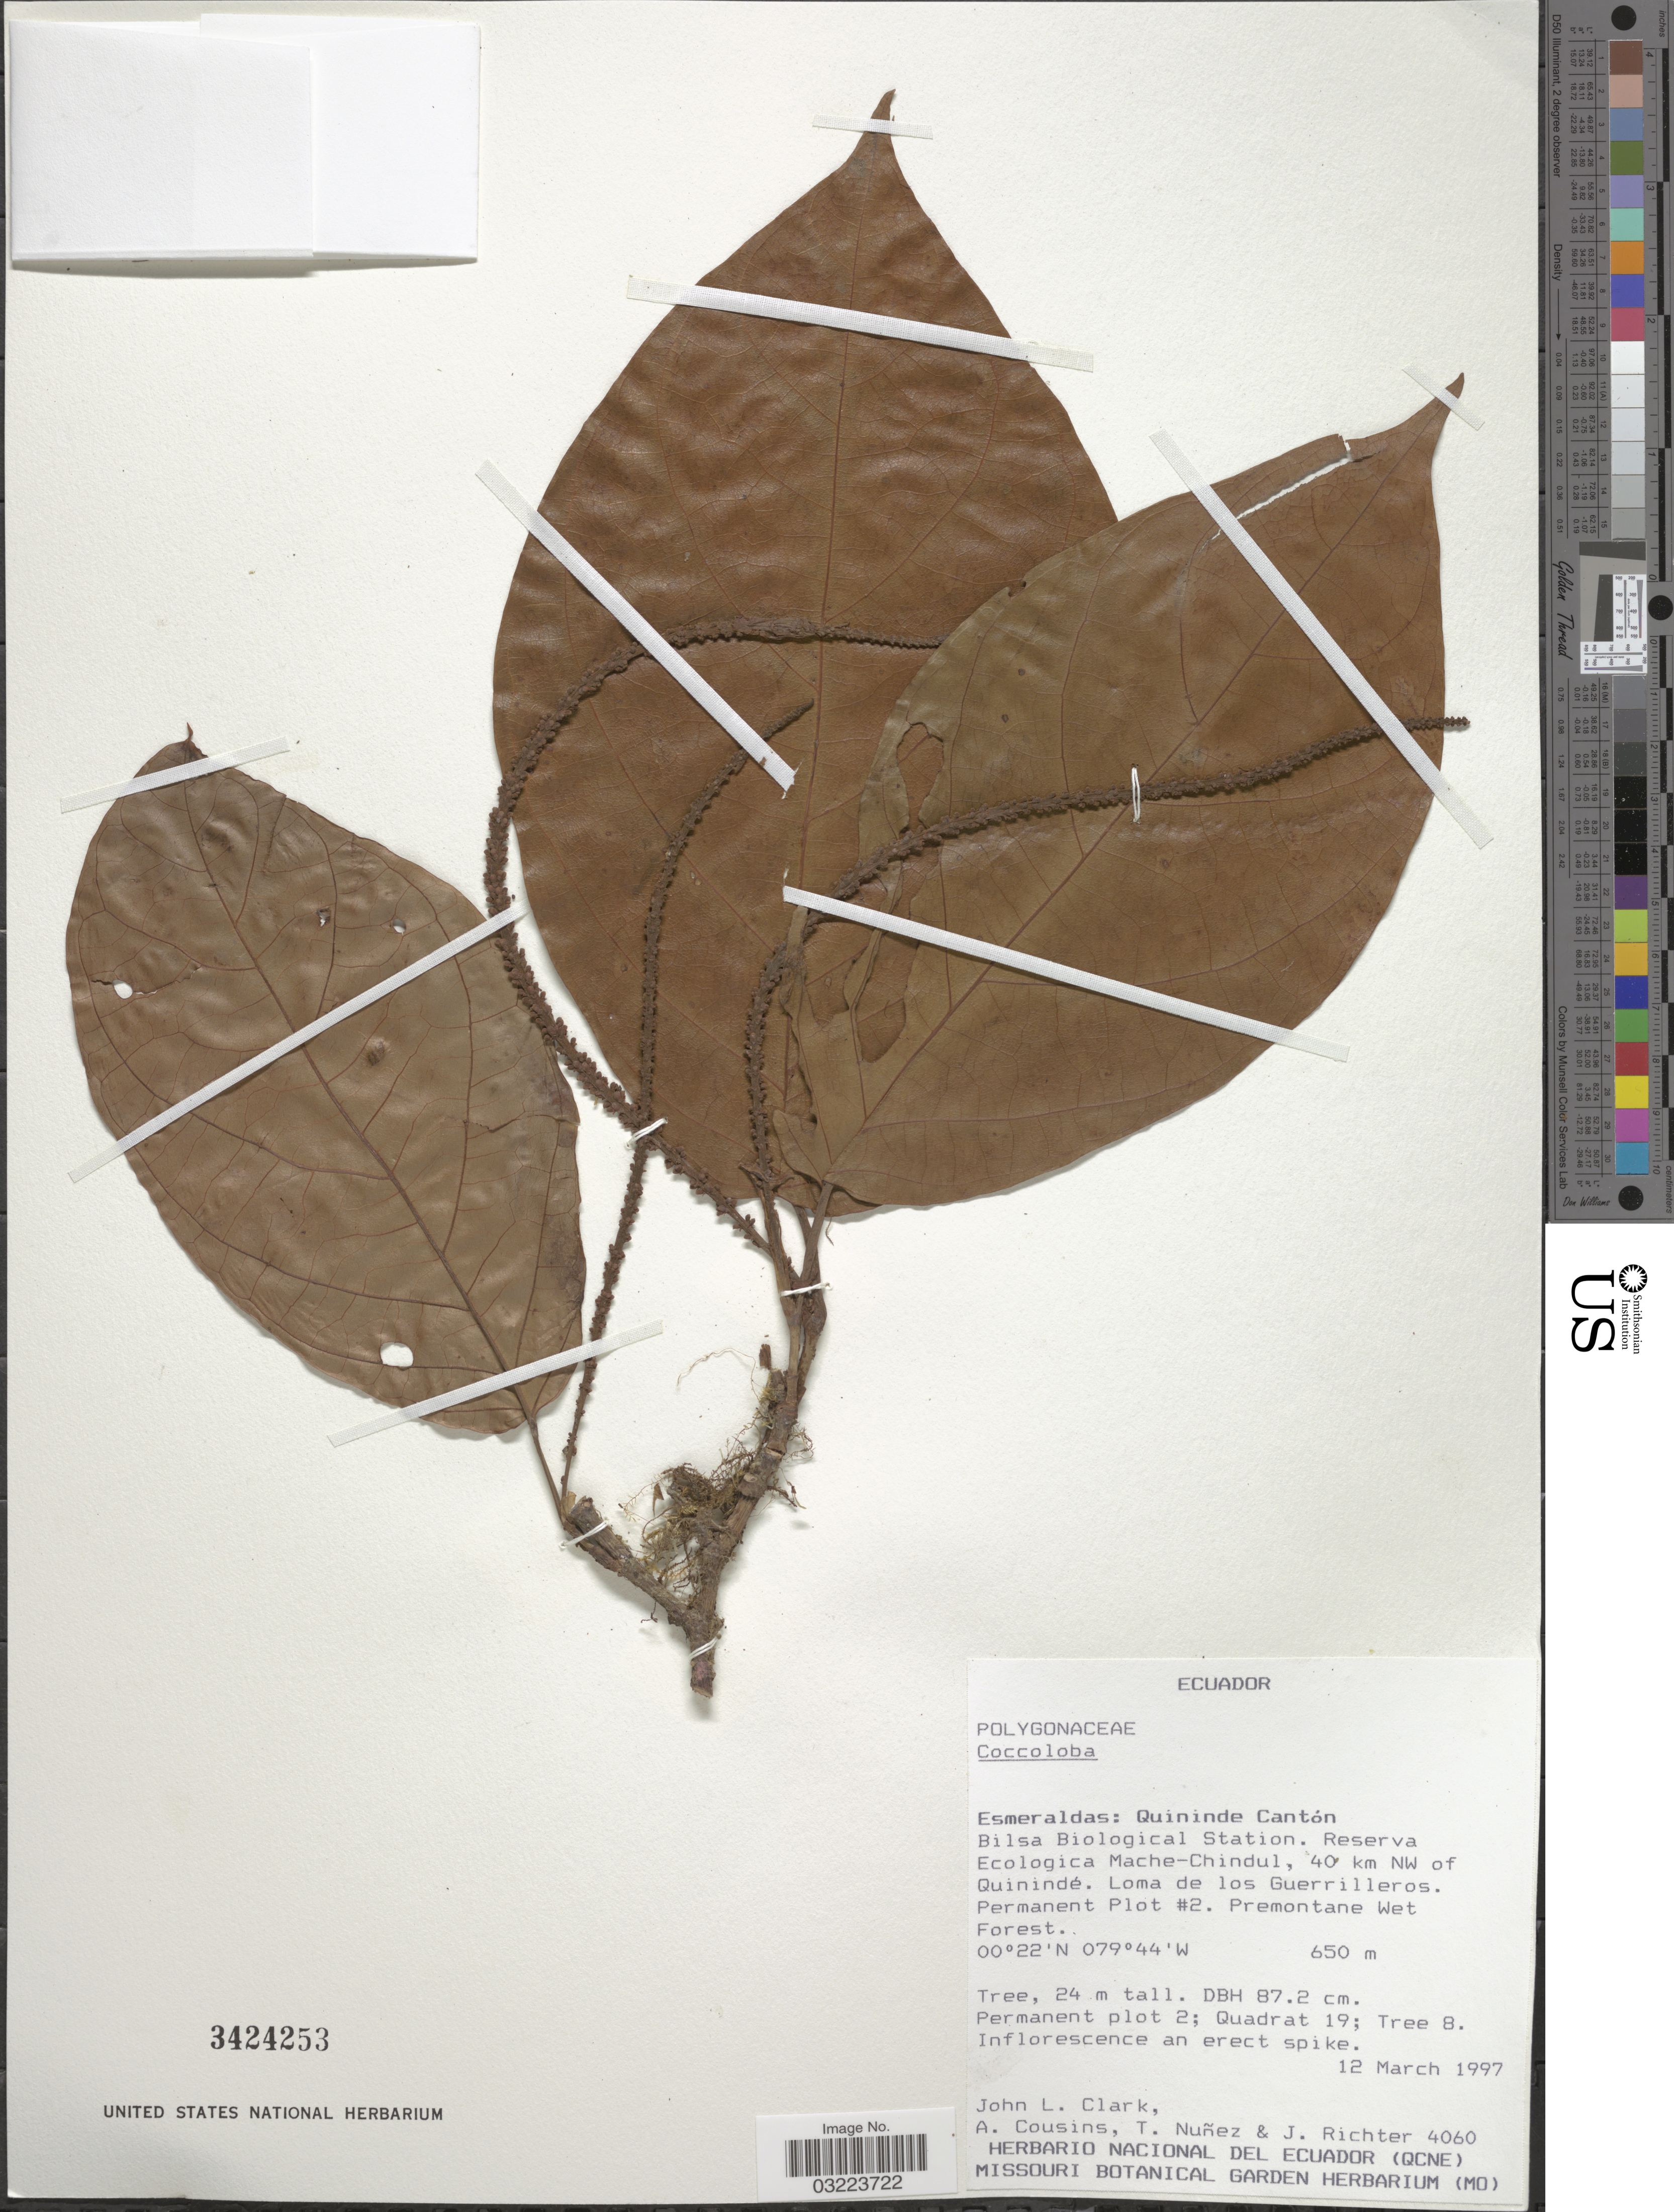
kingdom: Plantae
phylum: Tracheophyta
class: Magnoliopsida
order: Caryophyllales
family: Polygonaceae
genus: Coccoloba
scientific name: Coccoloba sp.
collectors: J. L. Clark, A. Cousins, T. Núñez & J. Richter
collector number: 4060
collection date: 1997-03-12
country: Ecuador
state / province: Esmeraldas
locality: Quininde Cantón. Bilsa Biological Station. Reserva Ecologica Mache-Chindul, 40 km NW of Quinindé. Loma de los Guerrilleros. Permanent Plot #2.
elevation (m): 650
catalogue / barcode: US 3424253